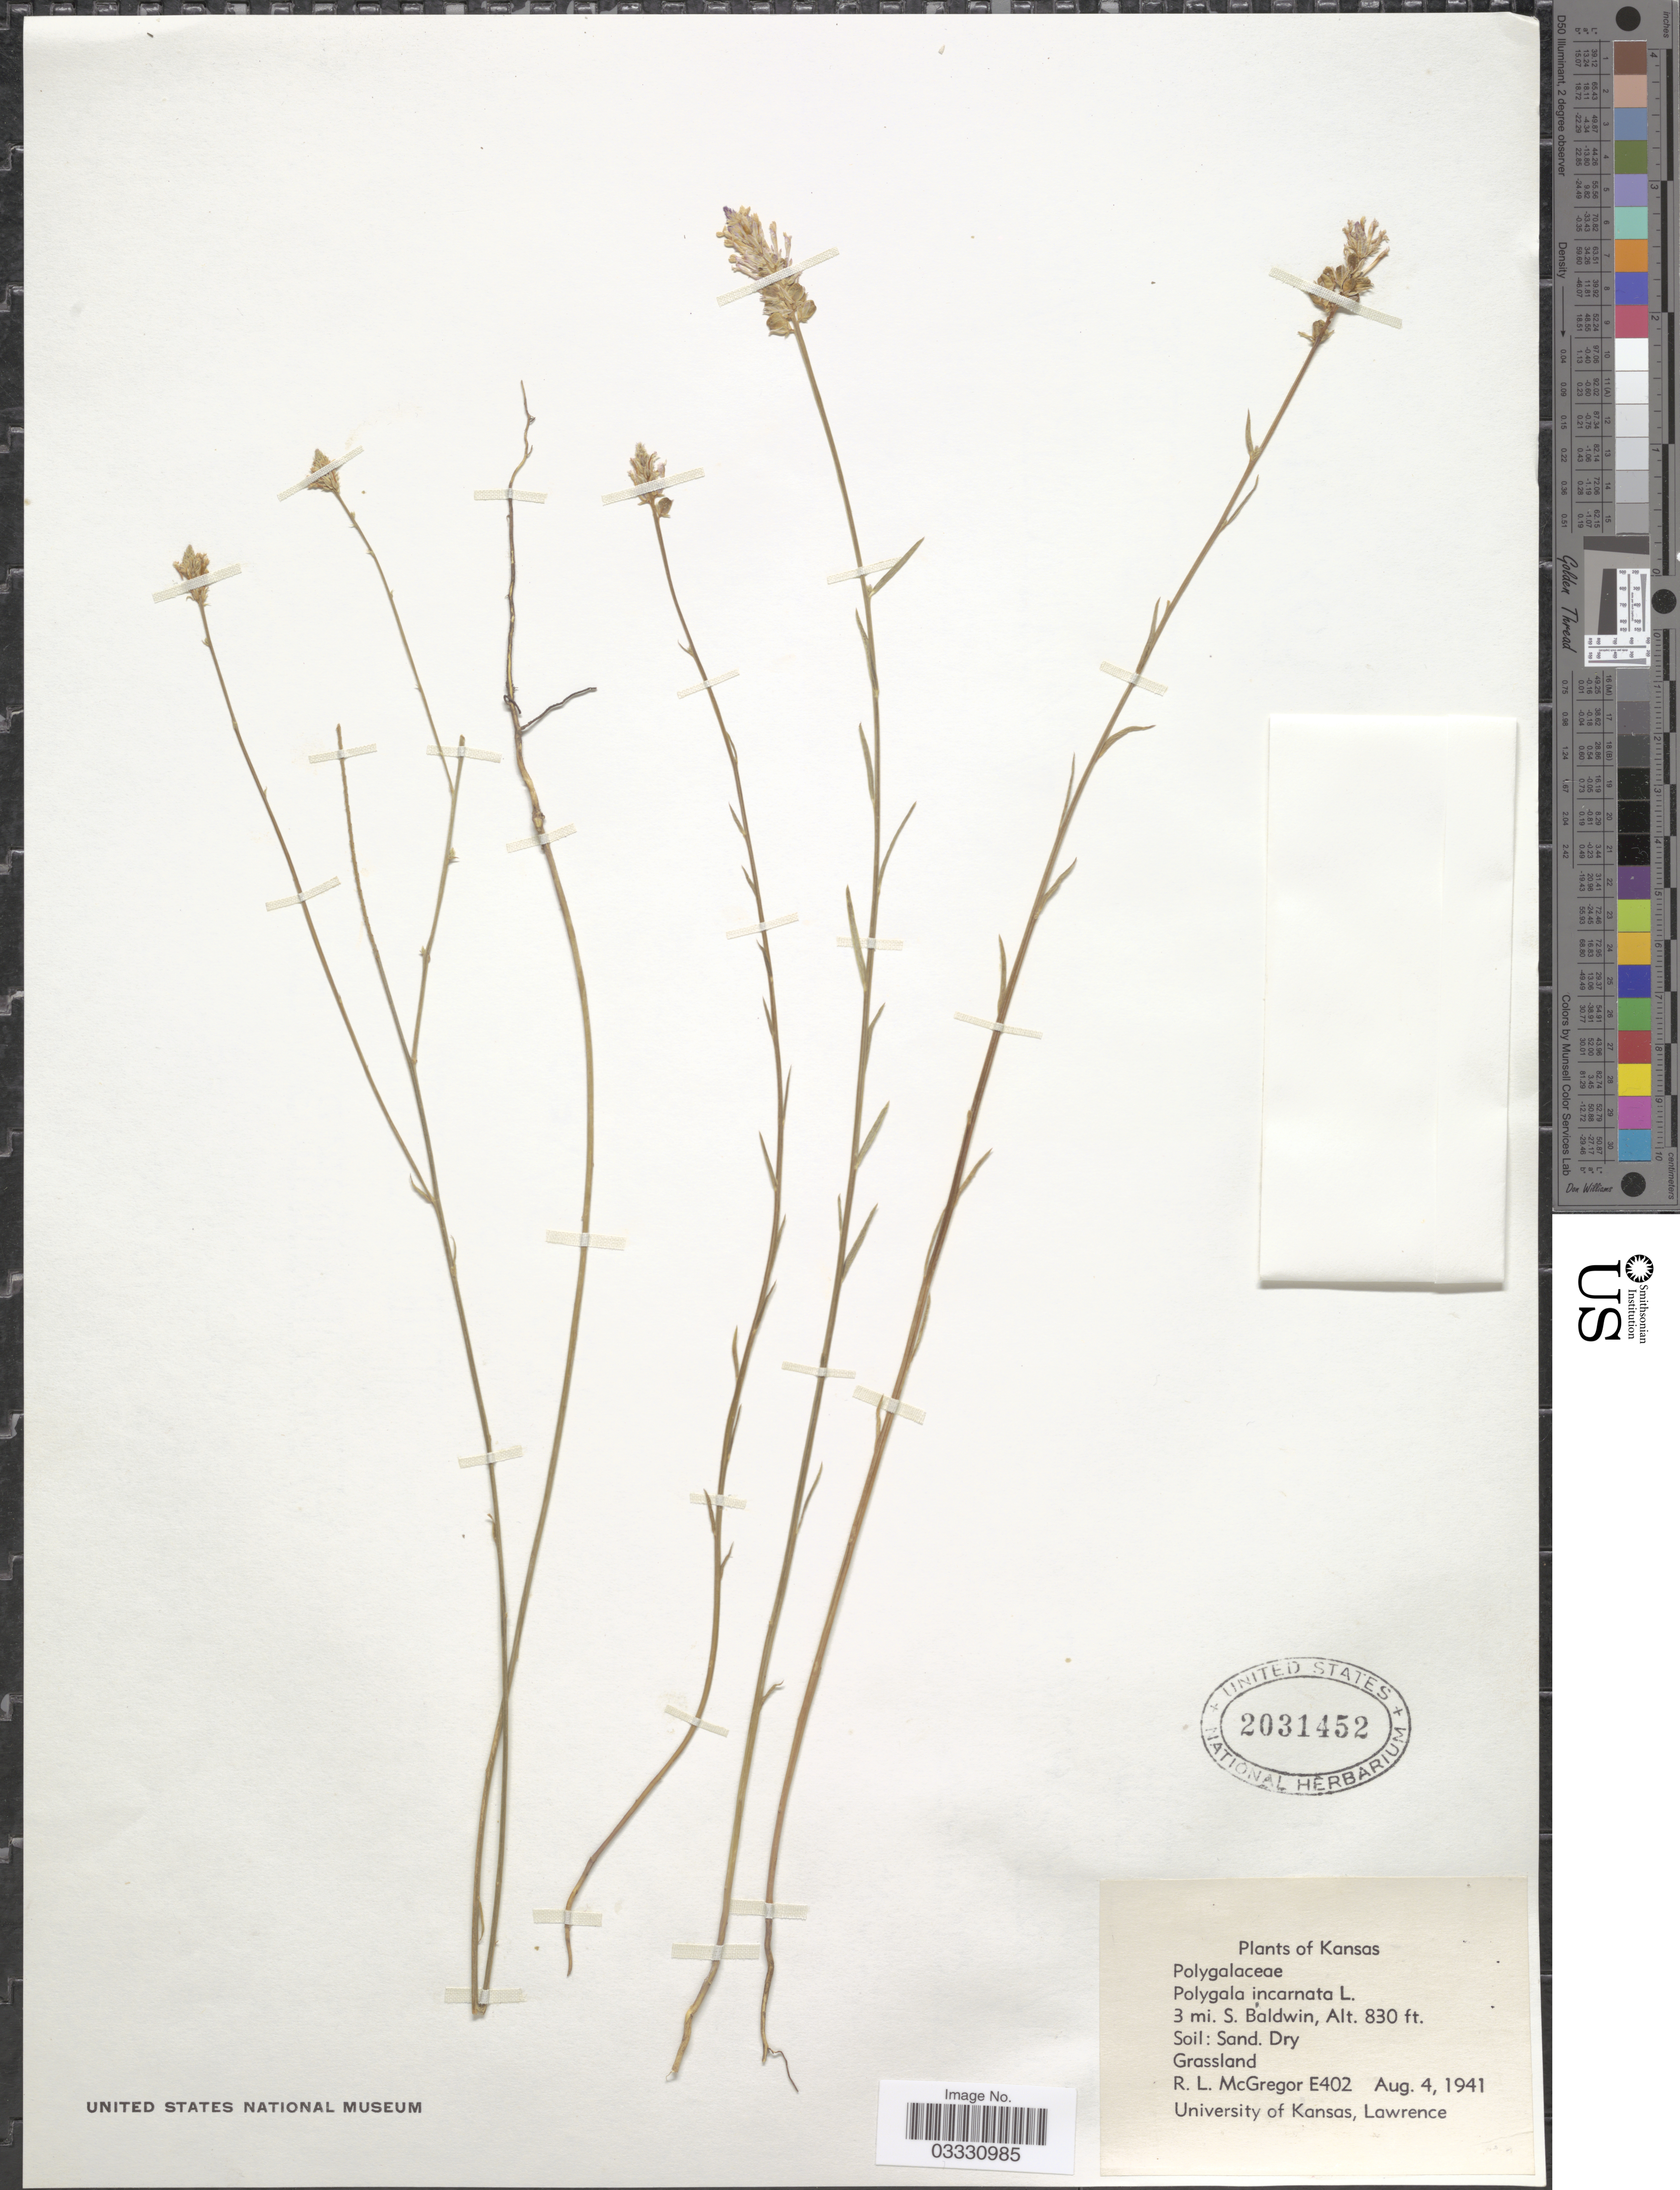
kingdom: Plantae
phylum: Tracheophyta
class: Magnoliopsida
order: Fabales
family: Polygalaceae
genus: Polygala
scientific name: Polygala incarnata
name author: L.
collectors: R. McGregor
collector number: E402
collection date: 1941-08-04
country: United States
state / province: Kansas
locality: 3 mi. S. Baldwin.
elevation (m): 253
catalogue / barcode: US 2031452